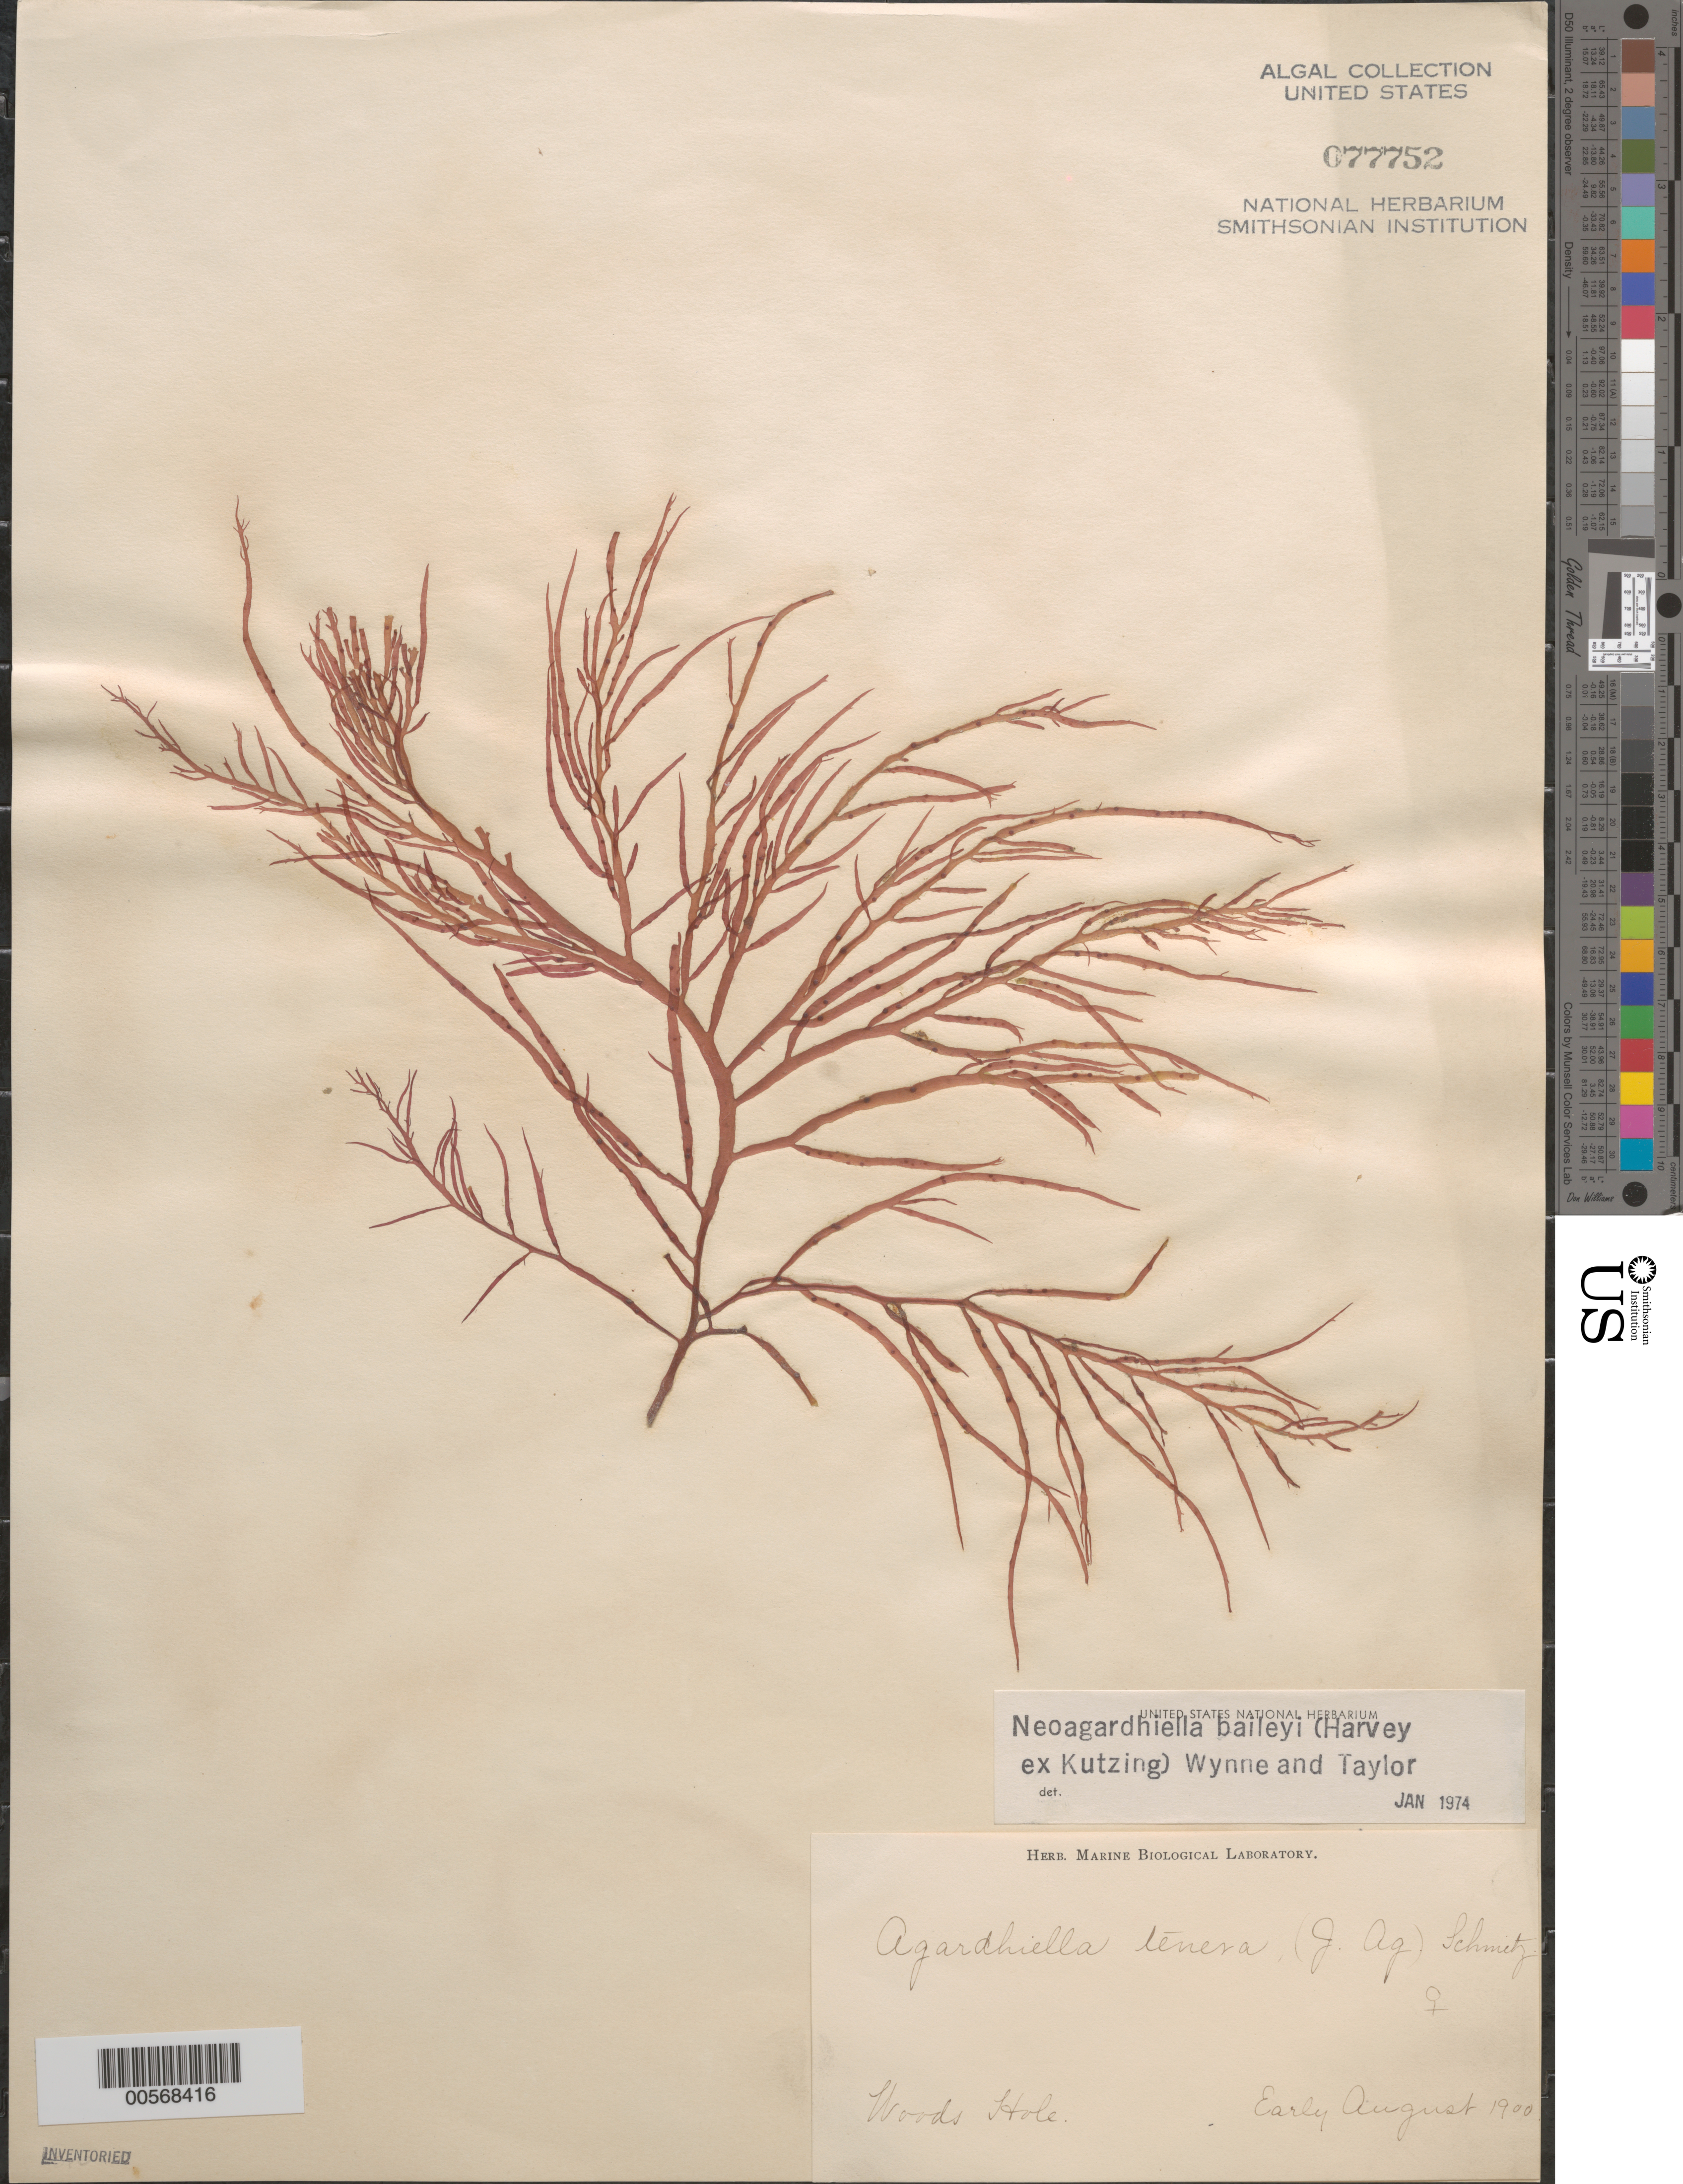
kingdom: Plantae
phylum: Rhodophyta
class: Florideophyceae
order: Gigartinales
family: Solieriaceae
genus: Agardhiella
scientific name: Agardhiella subulata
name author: (C. Agardh) G.T.Kraft & M.J. Wynne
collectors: Marine Biological Lab (Herb.)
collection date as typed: Aug 1900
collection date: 1900-08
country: United States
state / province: Massachusetts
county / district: Barnstable County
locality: Woods Hole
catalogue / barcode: US 77752